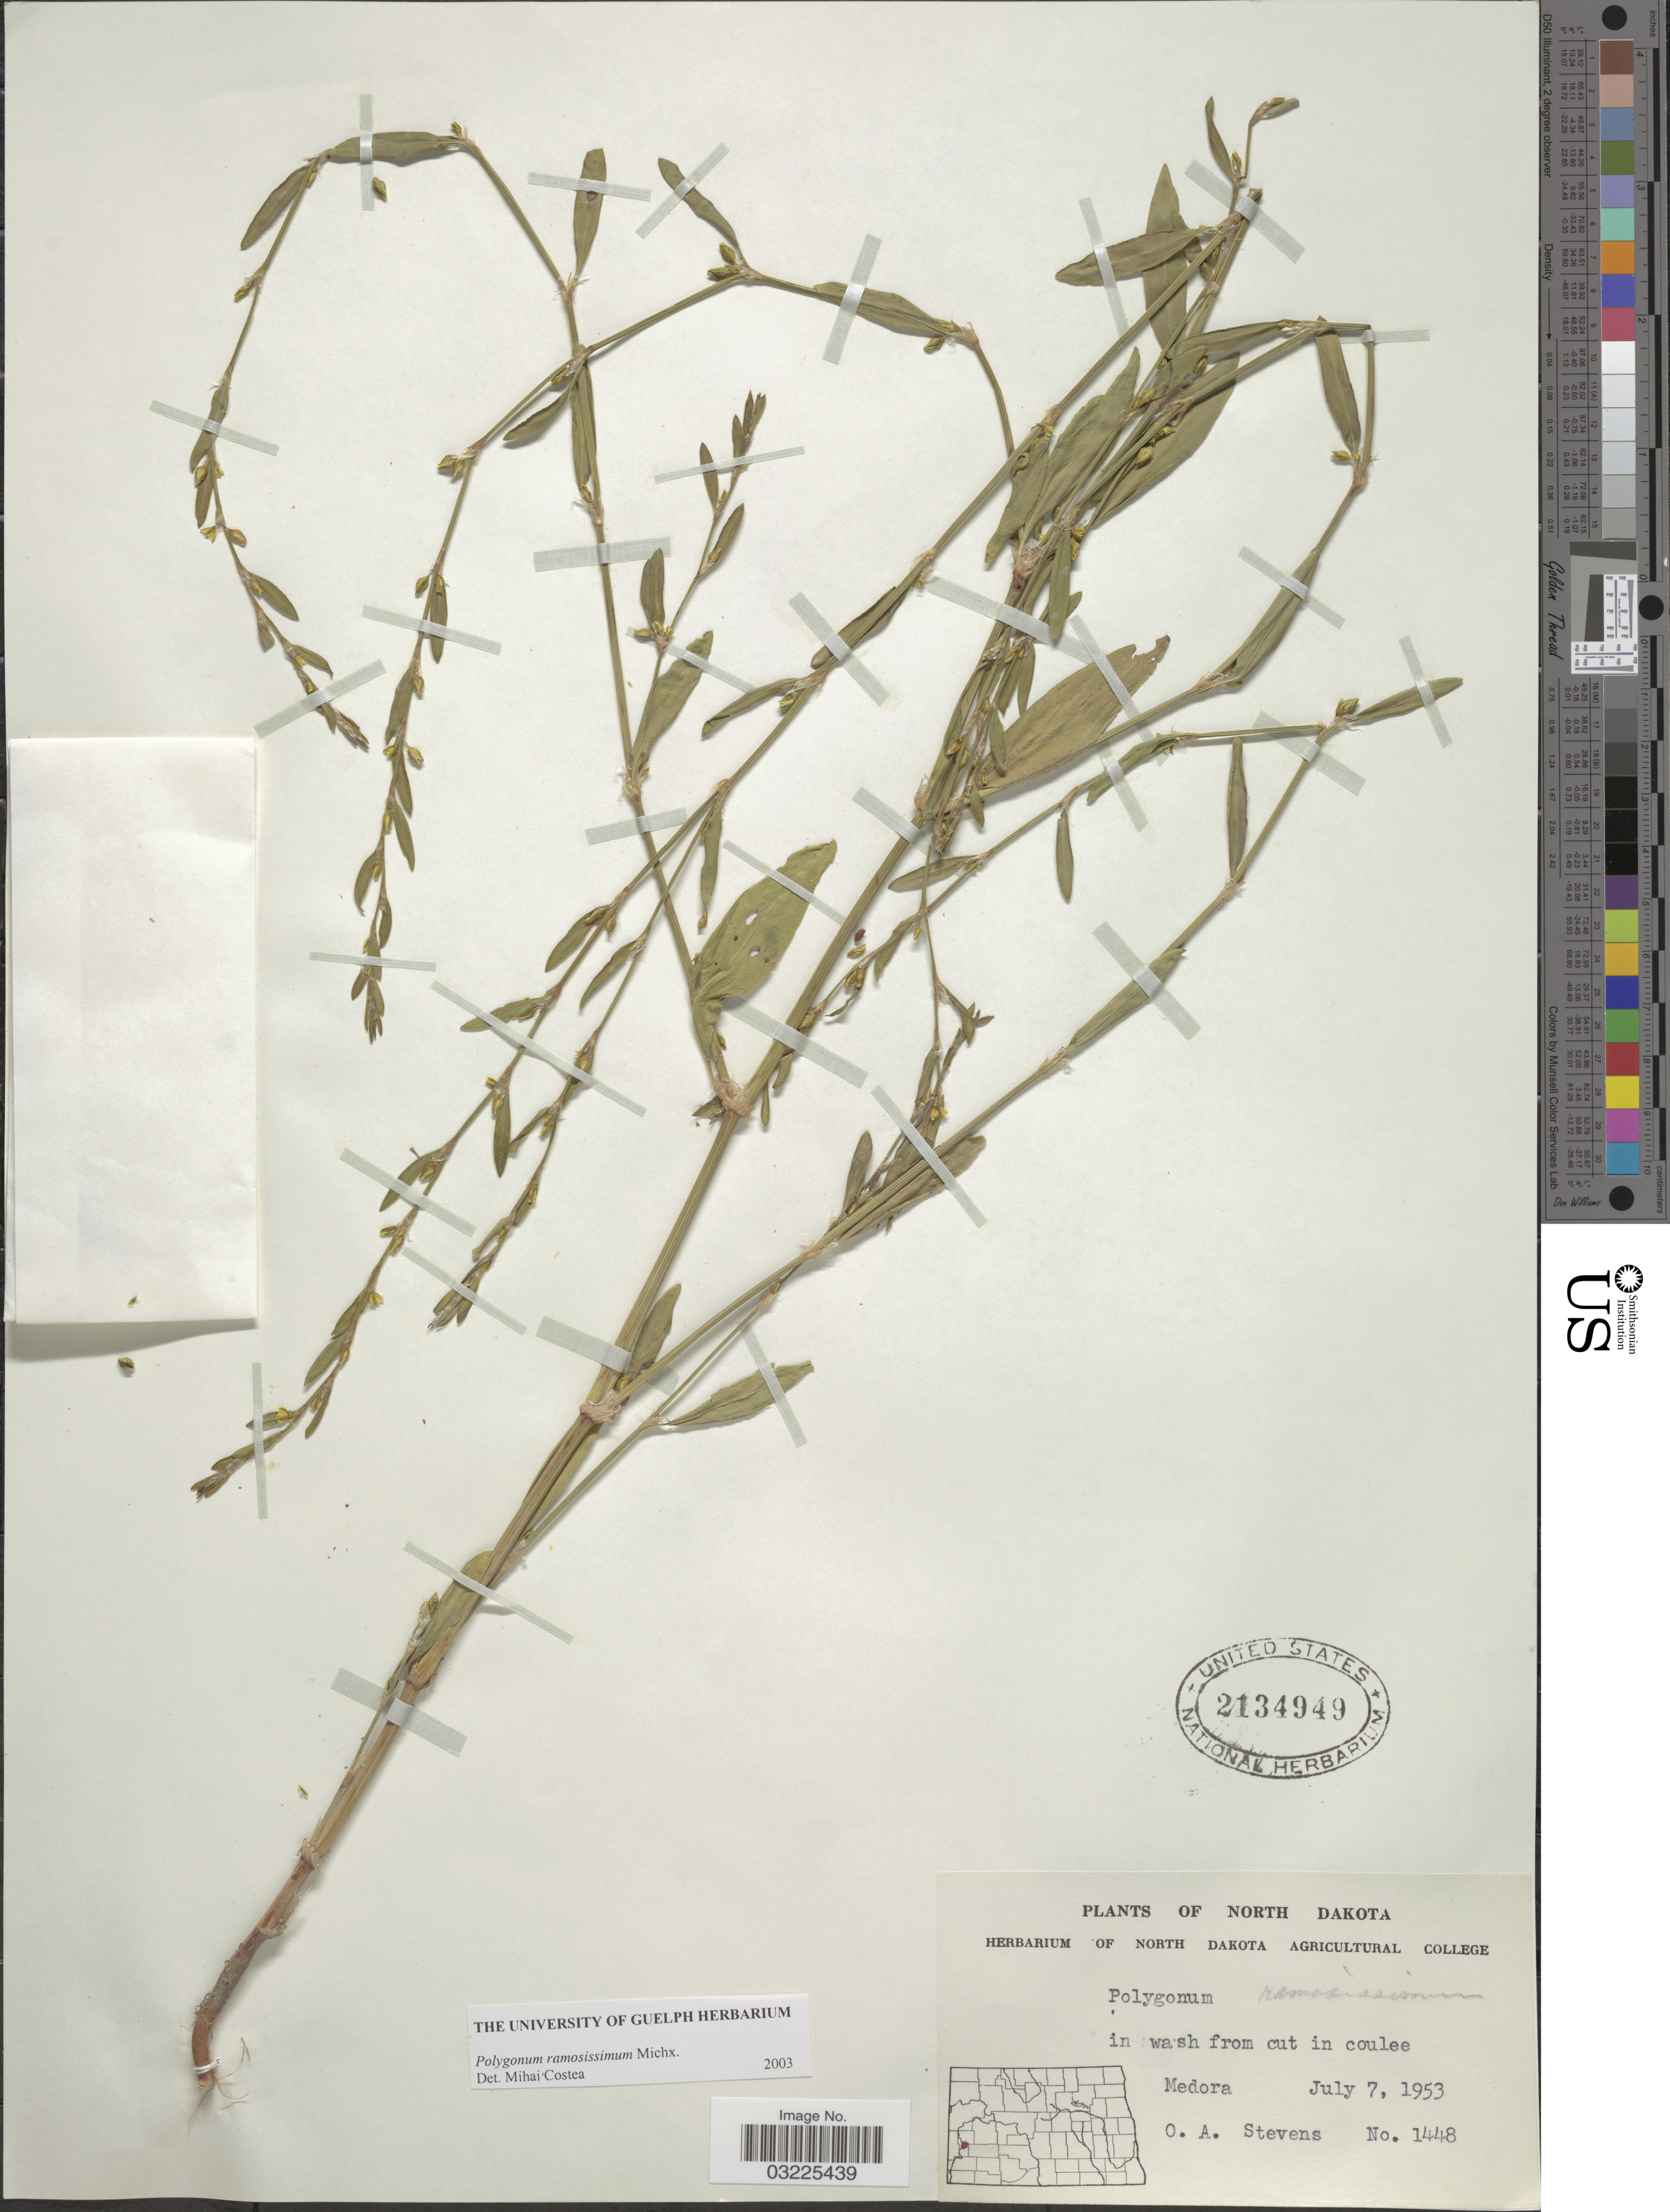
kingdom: Plantae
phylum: Tracheophyta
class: Magnoliopsida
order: Caryophyllales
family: Polygonaceae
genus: Polygonum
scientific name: Polygonum ramosissimum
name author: Michx.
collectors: O. A. Stevens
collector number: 1448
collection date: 1953-07-07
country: United States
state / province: North Dakota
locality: Medora.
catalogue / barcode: US 2134949